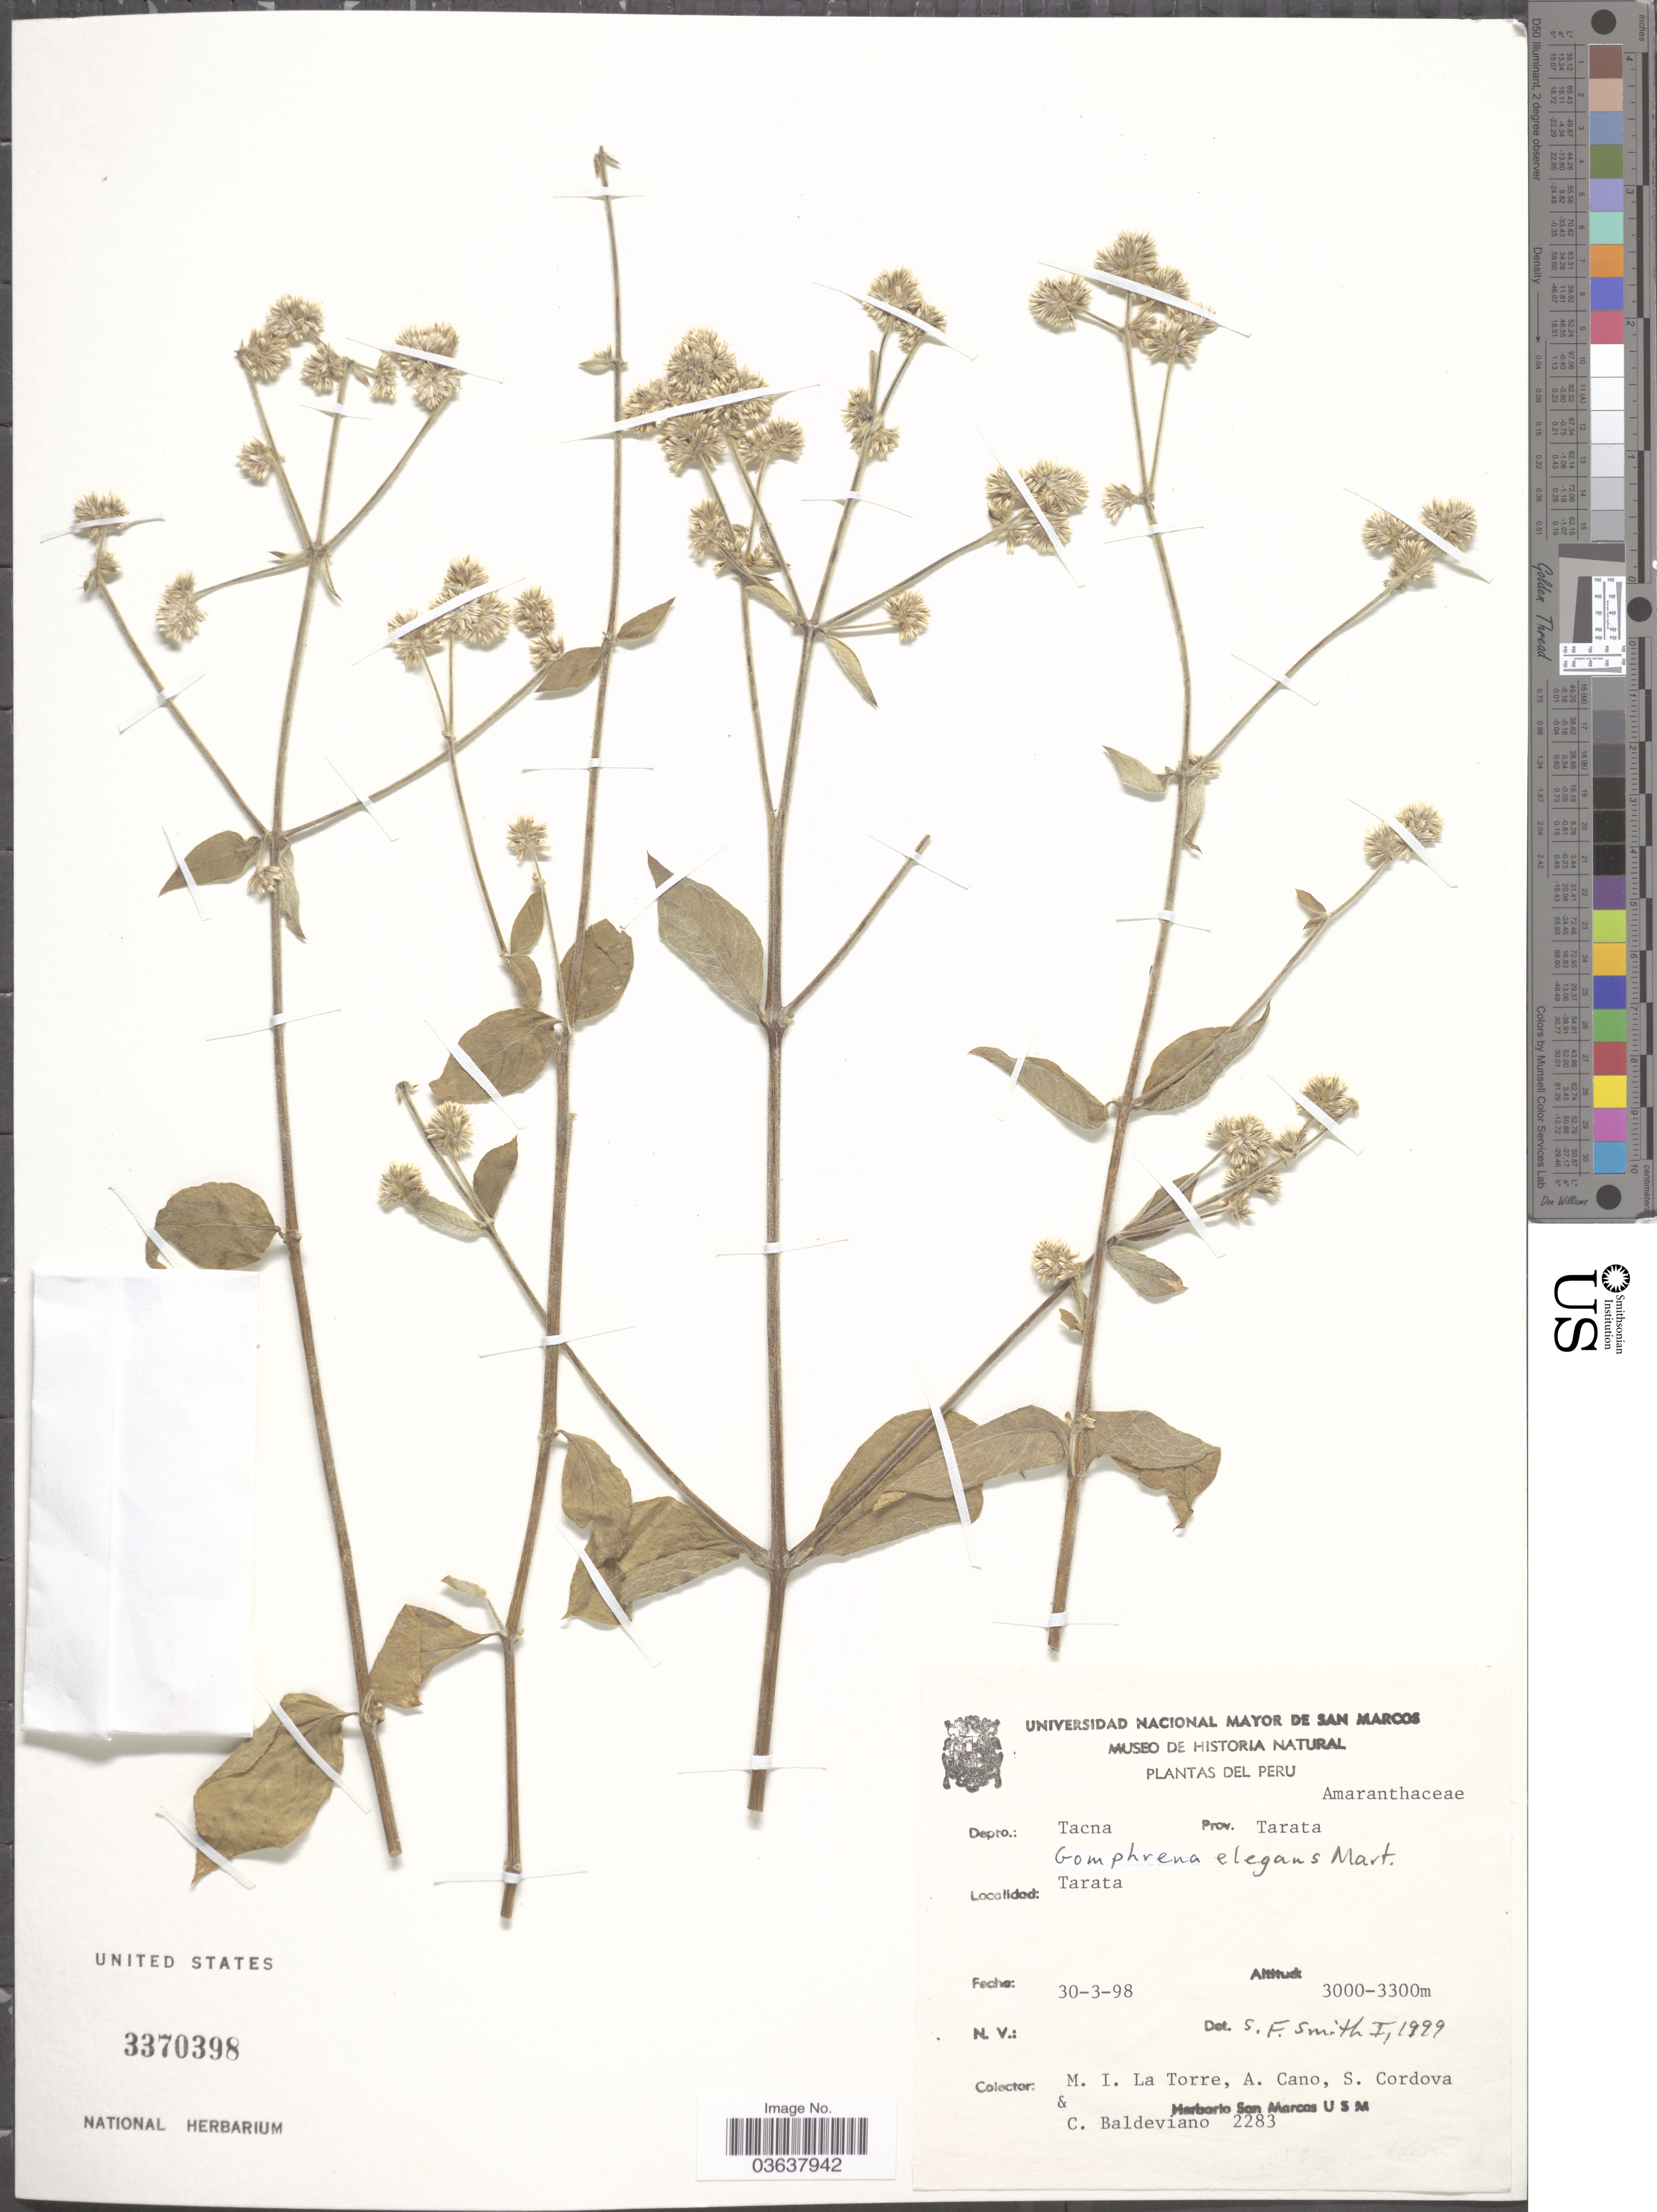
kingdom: Plantae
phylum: Tracheophyta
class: Magnoliopsida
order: Caryophyllales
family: Amaranthaceae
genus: Gomphrena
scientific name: Gomphrena elegans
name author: Mart.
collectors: M. I. La Torre, A. Cano, S. Cordova & C. Baldeviano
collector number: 2283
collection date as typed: Transcribed d/m/y: 30/3/98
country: Peru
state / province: Tacna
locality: Depto.: Tacna. Prov. Tarata. Tarata.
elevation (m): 3000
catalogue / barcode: US 3370398